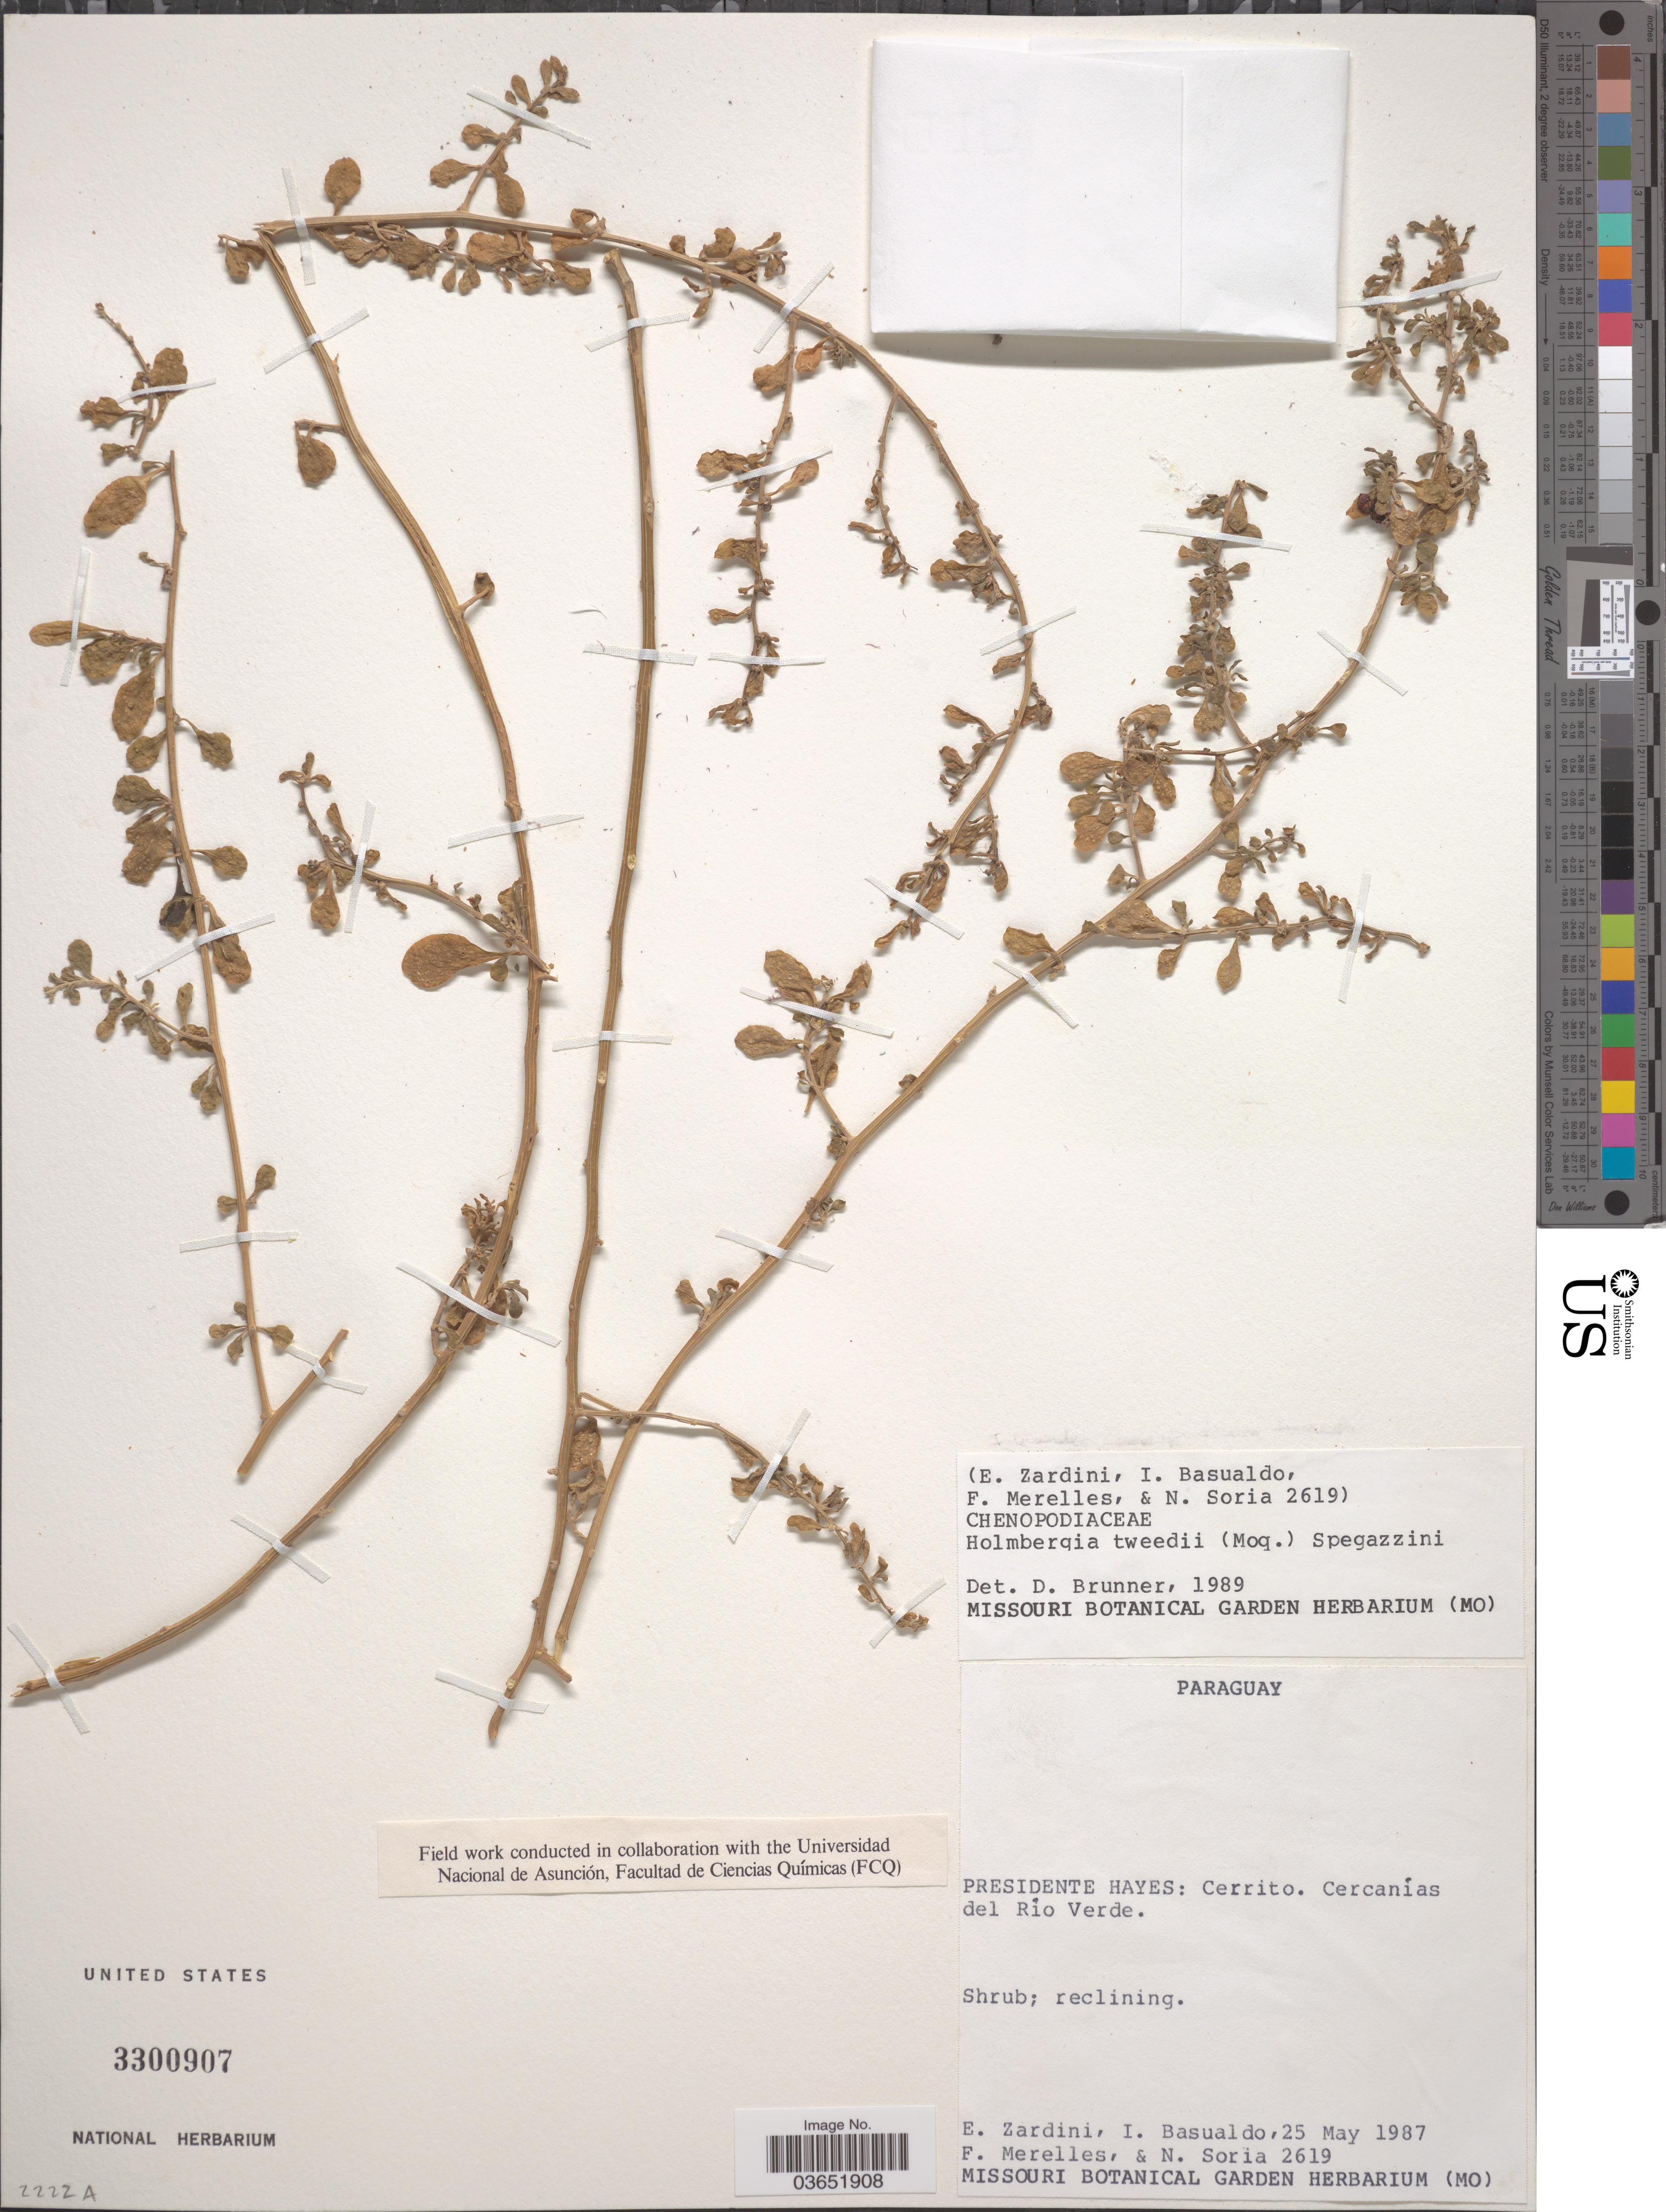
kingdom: Plantae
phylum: Tracheophyta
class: Magnoliopsida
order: Caryophyllales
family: Amaranthaceae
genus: Holmbergia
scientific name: Holmbergia tweedii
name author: (Moq.) Speg.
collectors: E. Zardini, I. Basualdo, F. Merelles & N. Soria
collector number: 2619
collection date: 1987-05-25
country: Paraguay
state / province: Presidente Hayes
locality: Cerrito. Cercanías del Río Verde.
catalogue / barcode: US 3300907